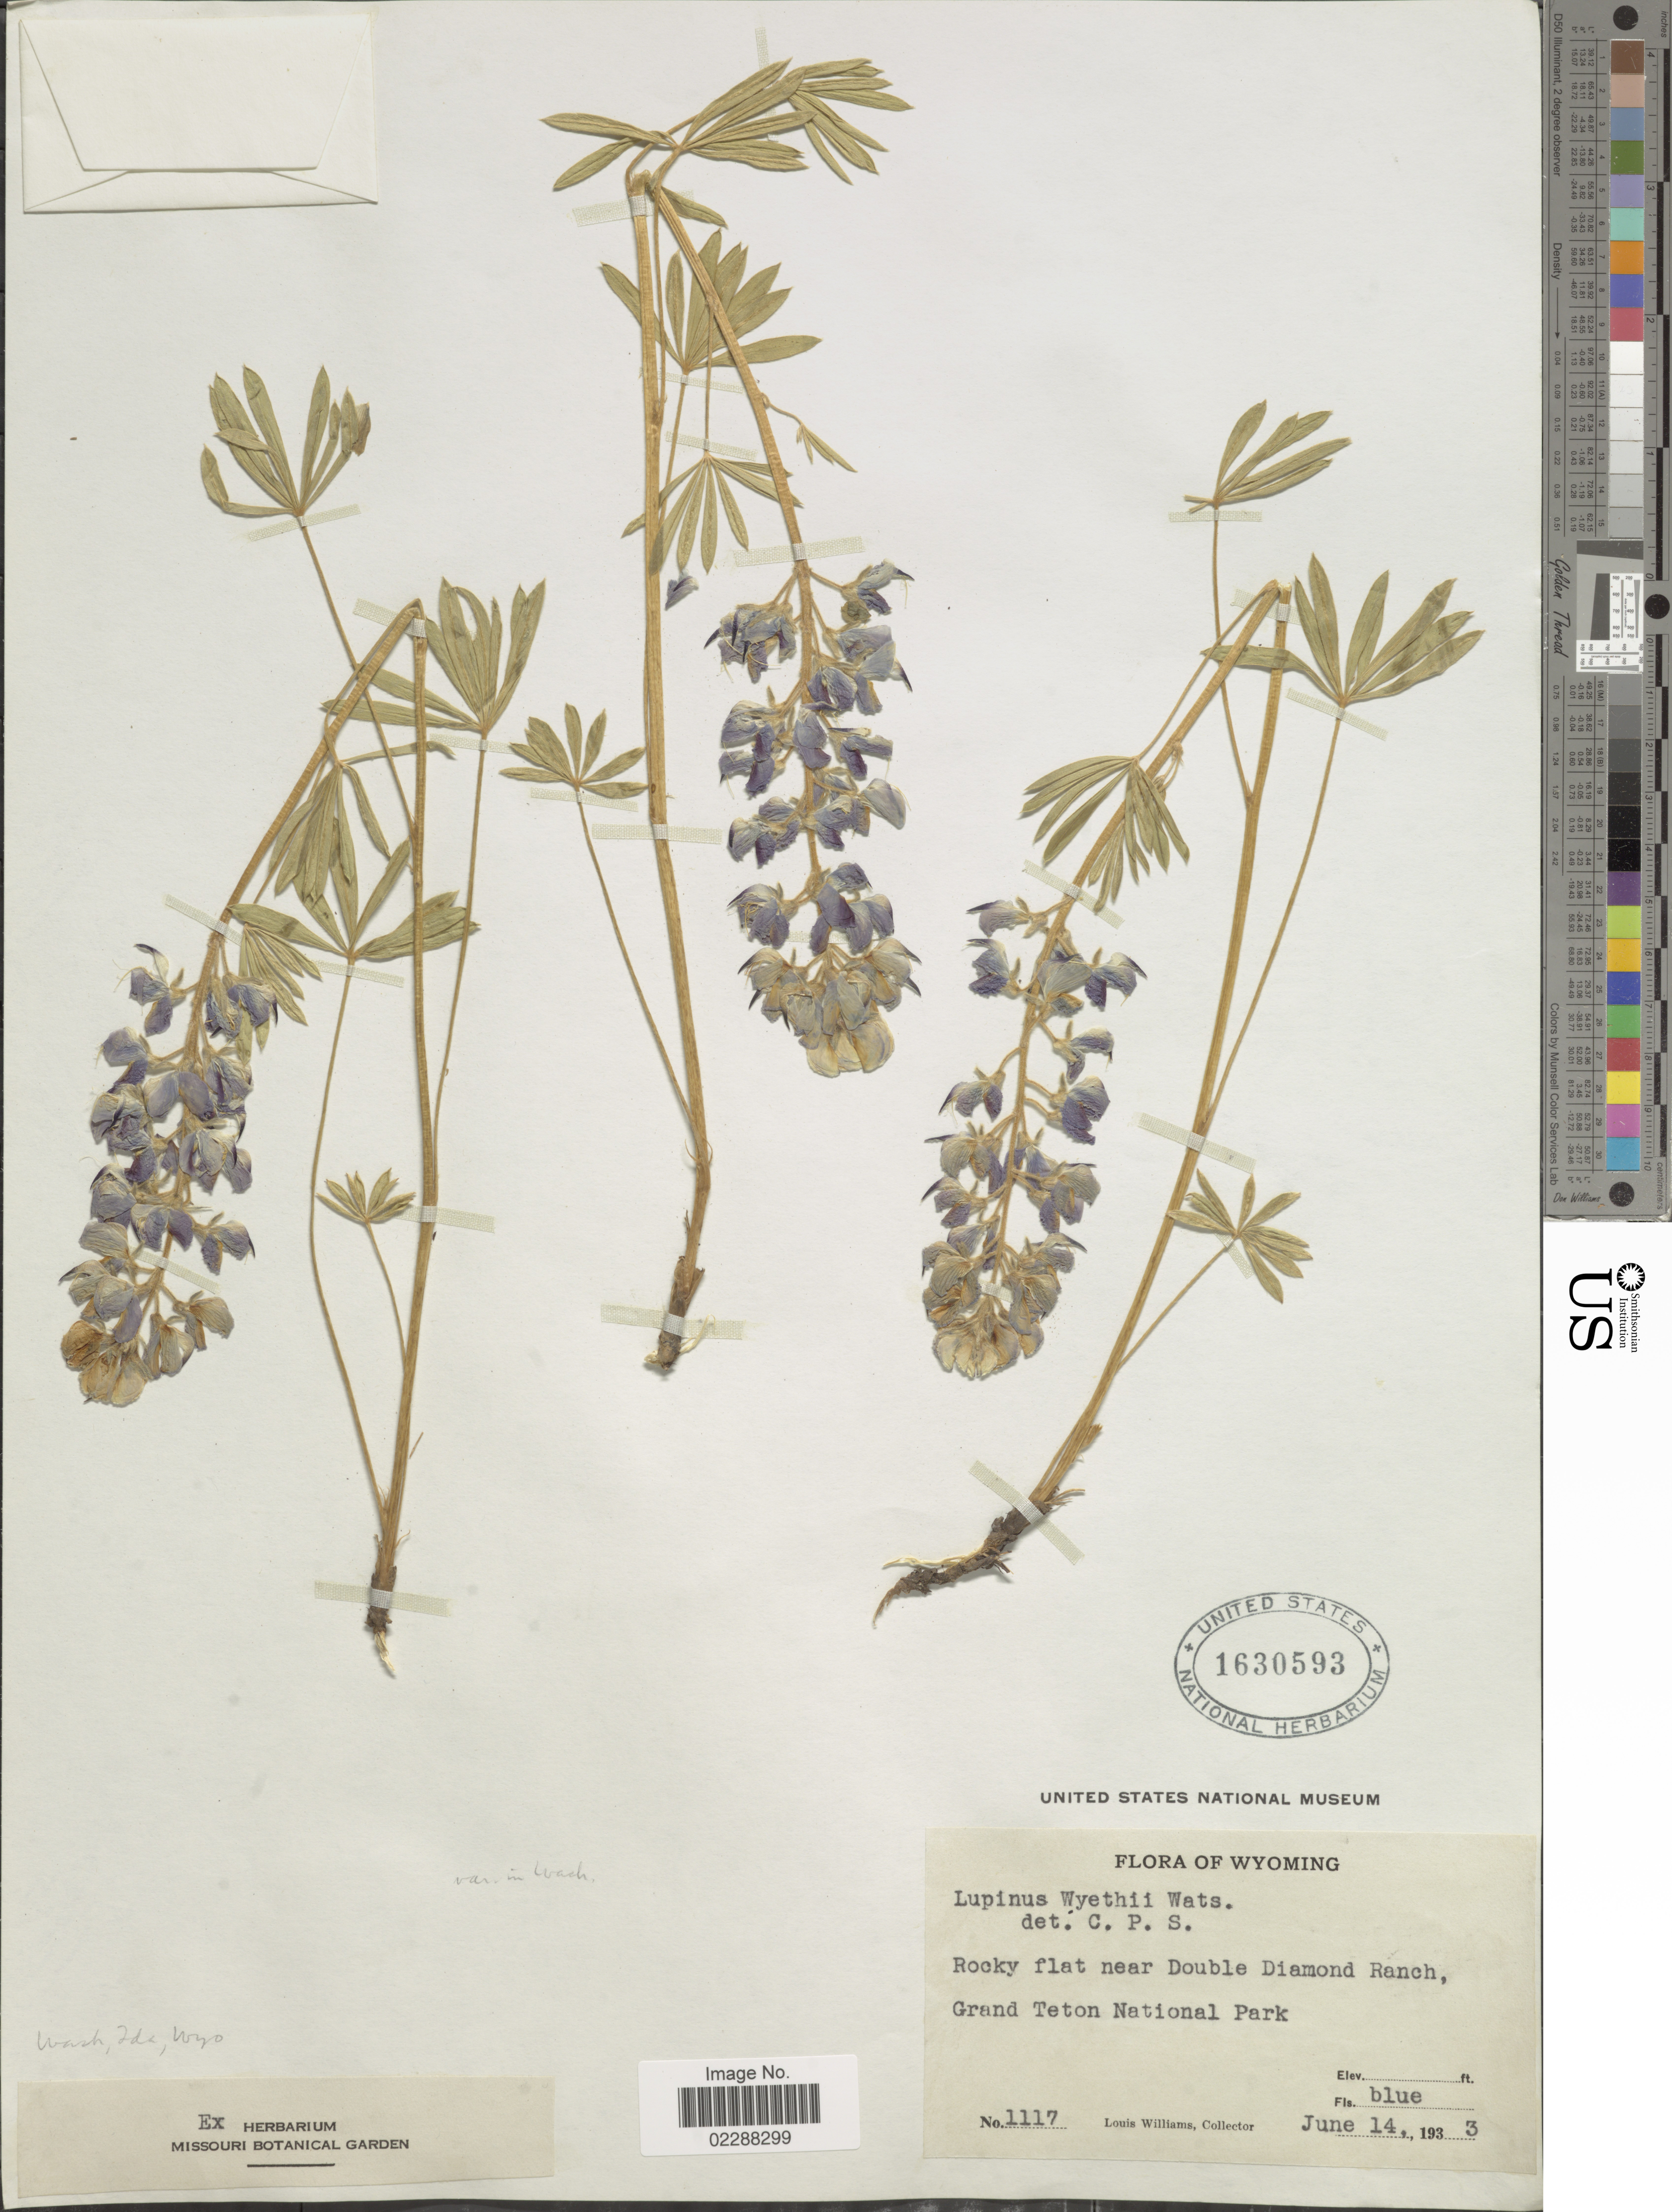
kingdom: Plantae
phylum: Tracheophyta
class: Magnoliopsida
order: Fabales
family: Fabaceae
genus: Lupinus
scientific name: Lupinus wyethii subsp. tetonensis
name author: (A. Nelson) B.J. Cox & D.B. Dunn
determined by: Strong, Mark T., (BOT), Smithsonian Institution - National Museum of Natural History (UNITED STATES)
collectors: L. G. Williams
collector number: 1117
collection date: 1933-06-14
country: United States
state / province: Wyoming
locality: Rocky flat near Double Diamond Ranch, Grand Teton National Park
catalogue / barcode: US 1630593